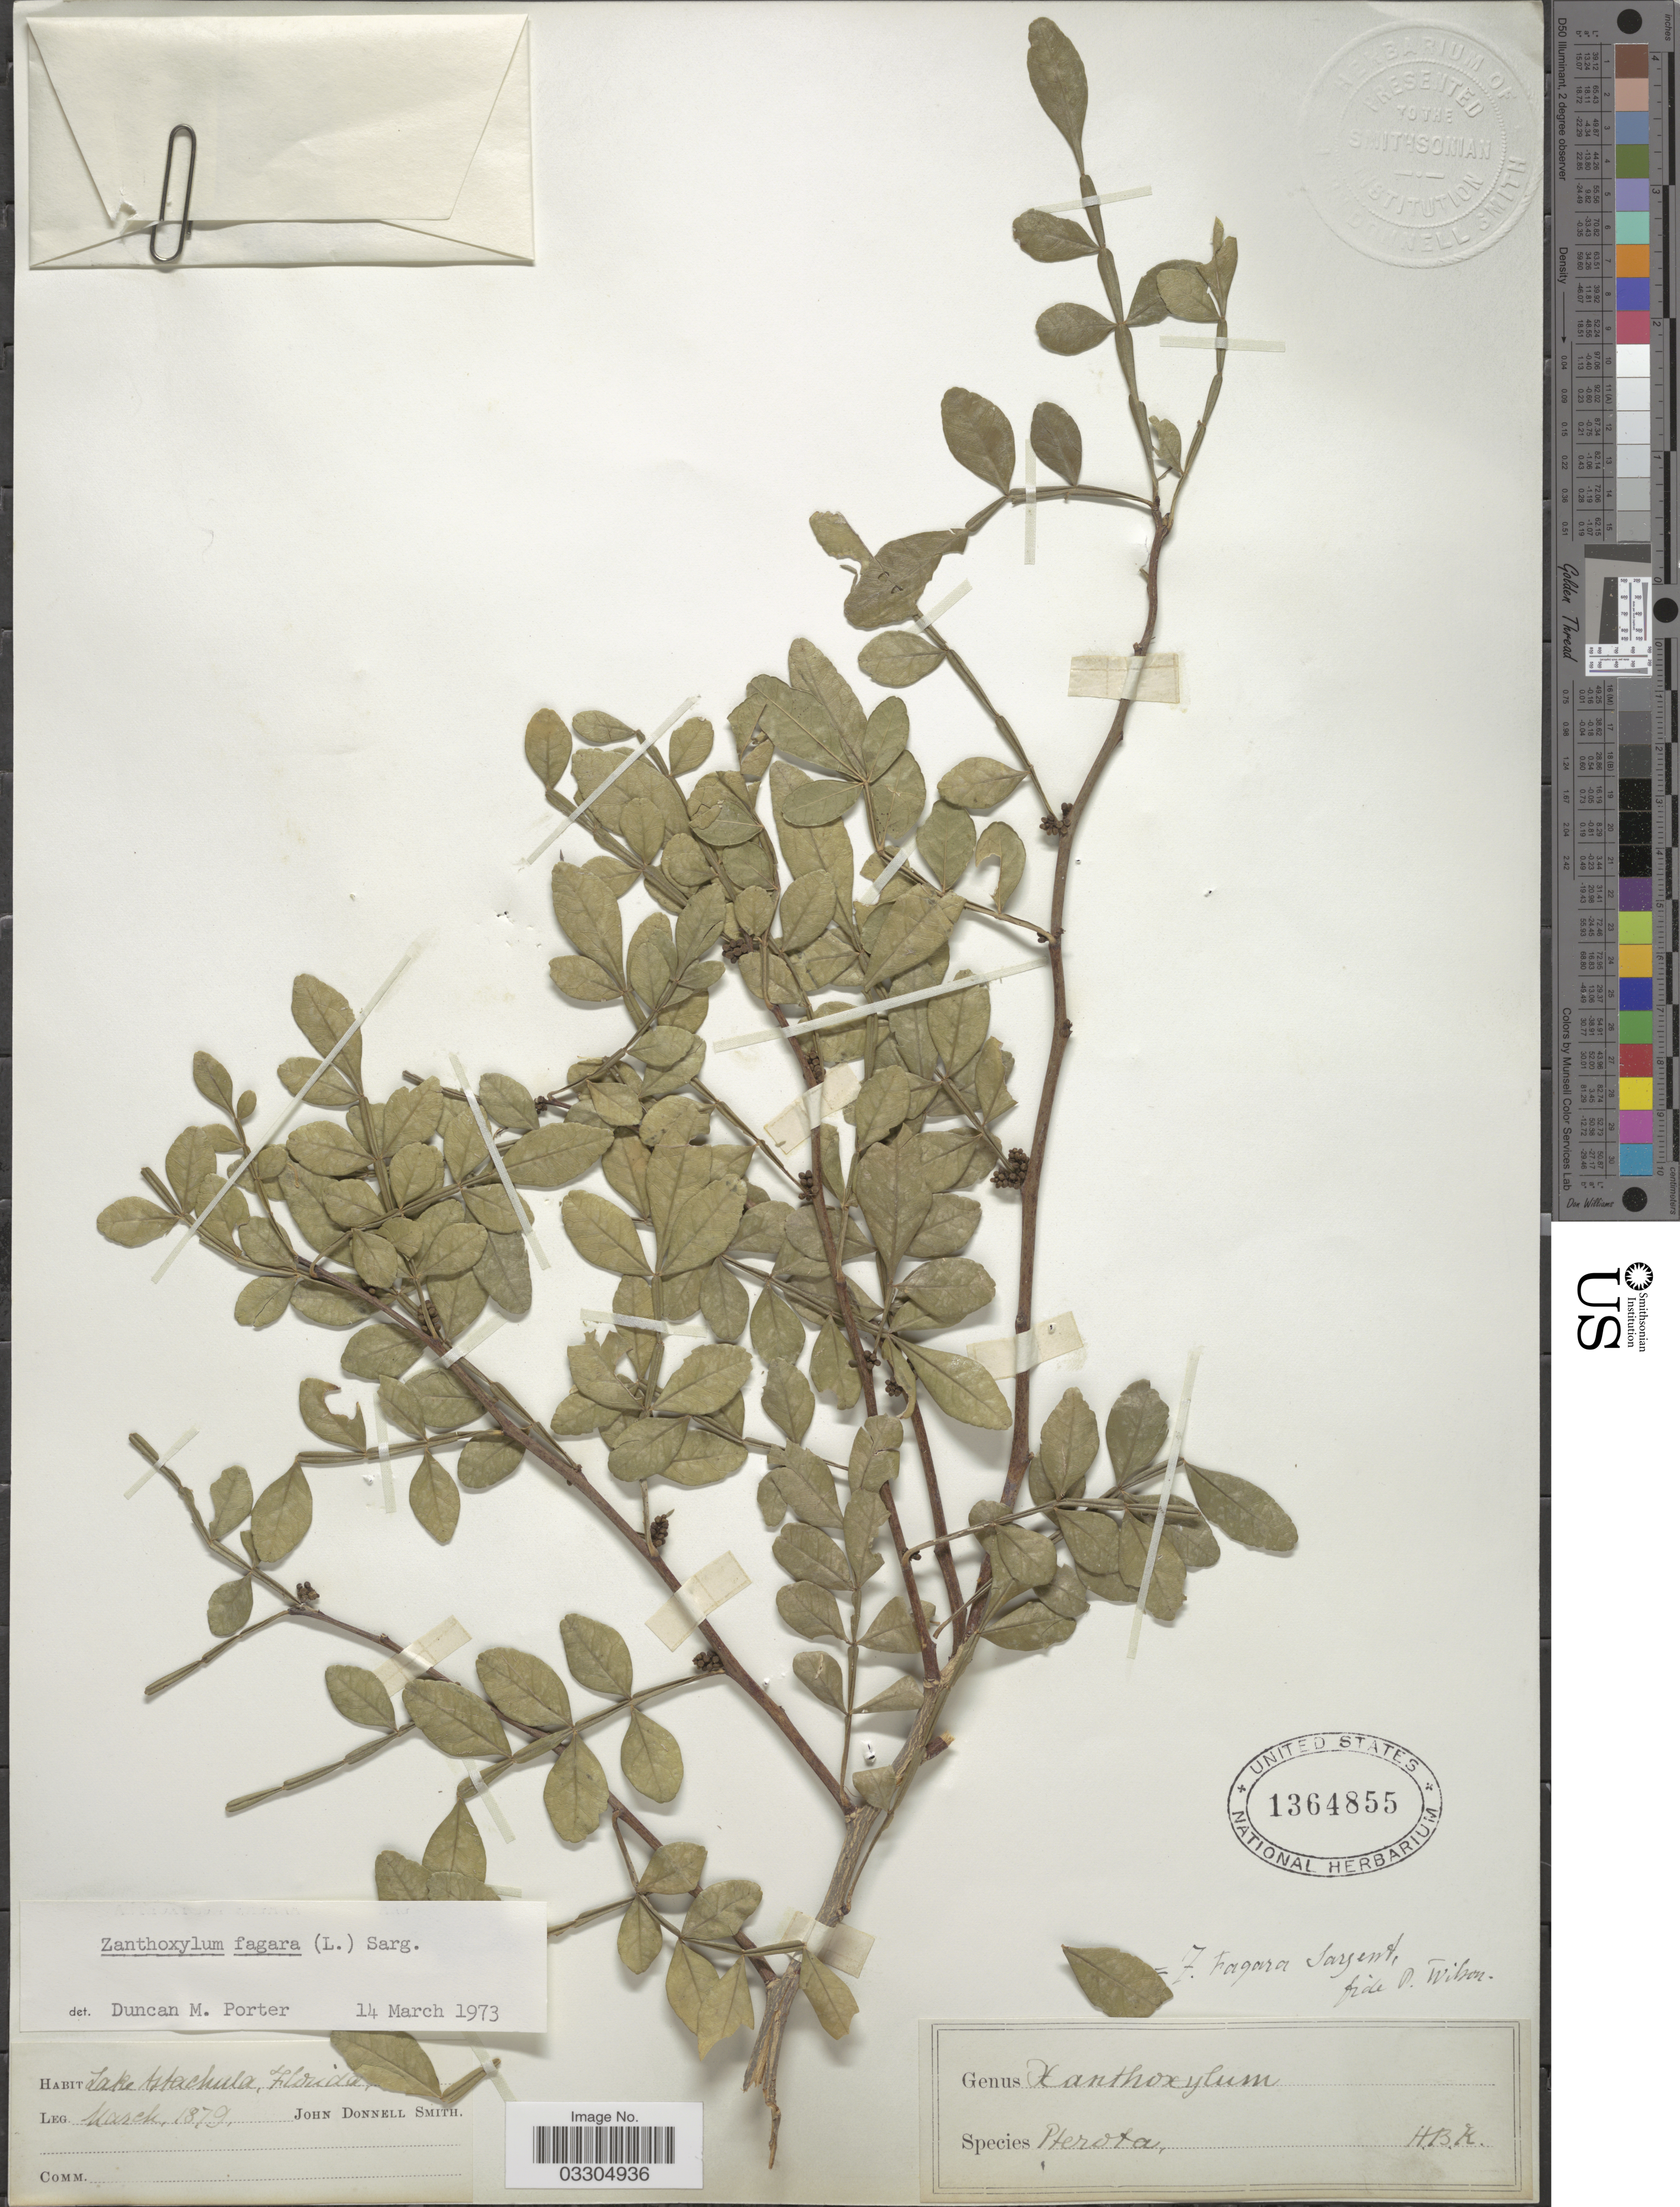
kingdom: Plantae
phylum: Tracheophyta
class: Magnoliopsida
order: Sapindales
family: Rutaceae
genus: Zanthoxylum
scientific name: Zanthoxylum fagara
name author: (L.) Sarg.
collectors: J. Donnell Smith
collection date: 1879-03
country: United States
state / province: Florida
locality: Lake Astachula.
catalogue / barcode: US 1364855